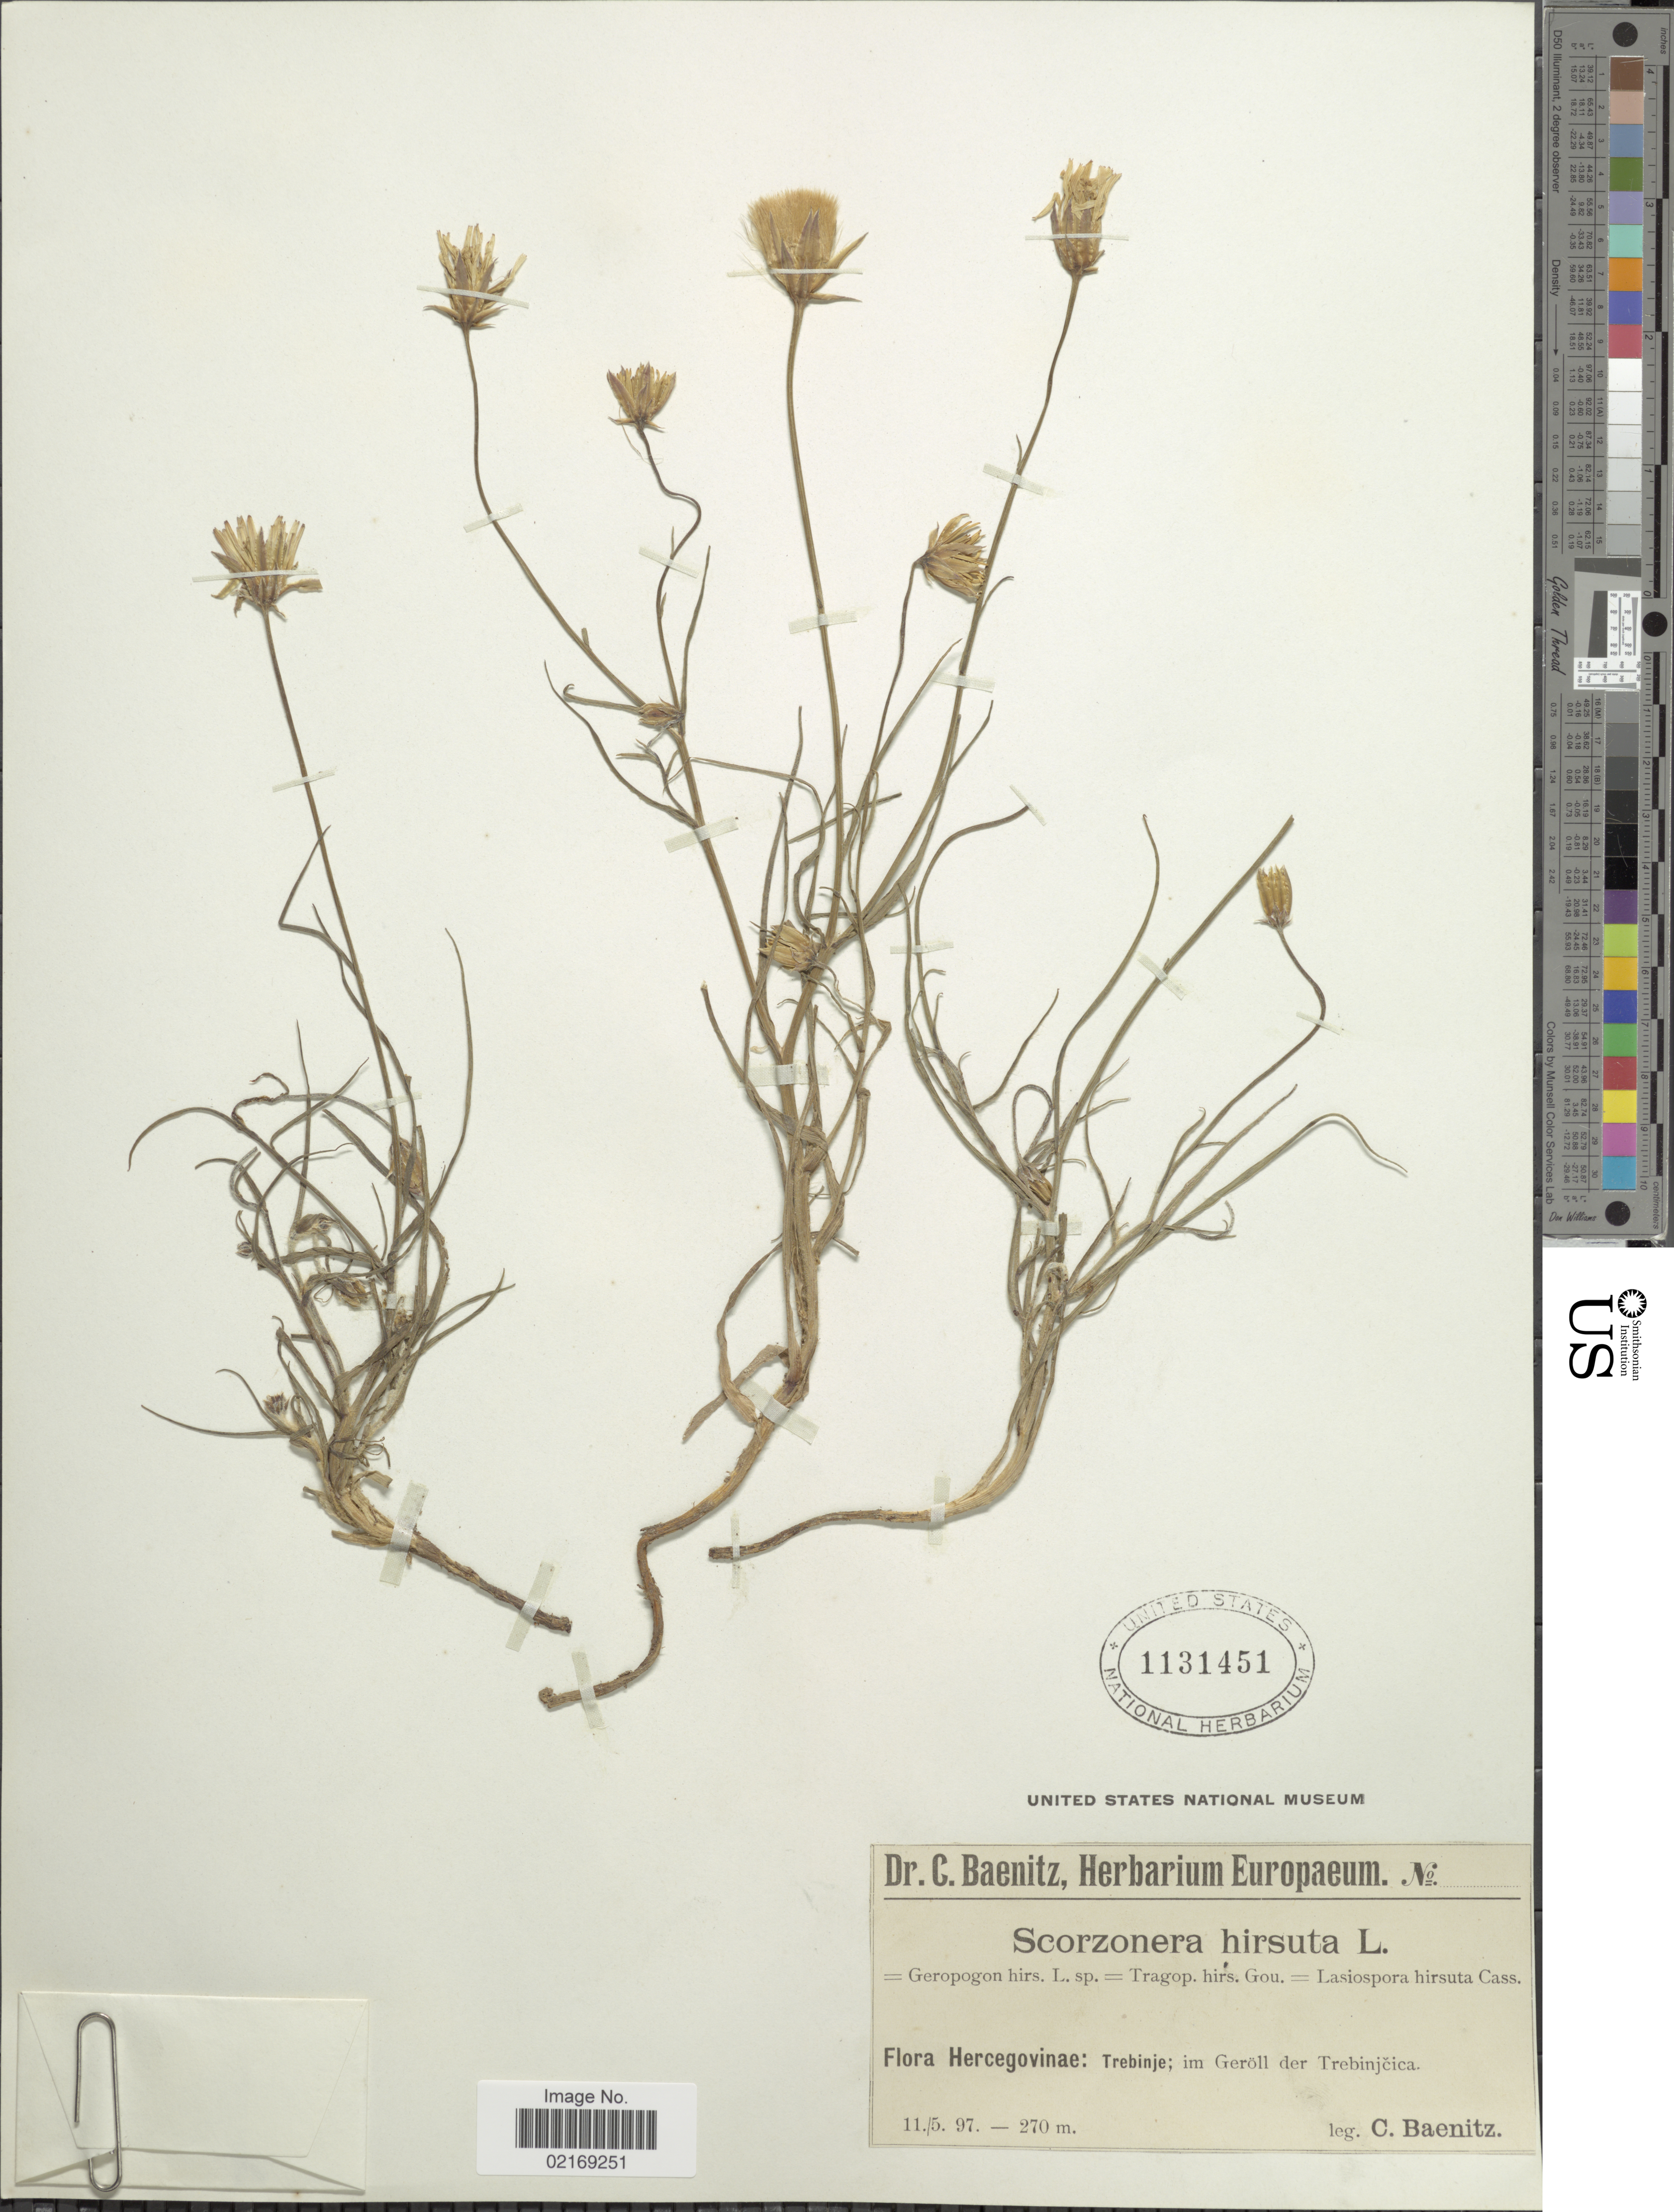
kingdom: Plantae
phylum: Tracheophyta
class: Magnoliopsida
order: Asterales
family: Asteraceae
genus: Lasiospora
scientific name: Lasiospora hirsuta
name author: (Gouan) Cass.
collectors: C. G. Baenitz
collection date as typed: Transcribed d/m/y: 11/5/97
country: Bosnia and Herzegovina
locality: Hercegovinae: Trebinje; im Geroll der Trebišnjica . [interpreted]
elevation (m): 270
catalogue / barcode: US 1131451